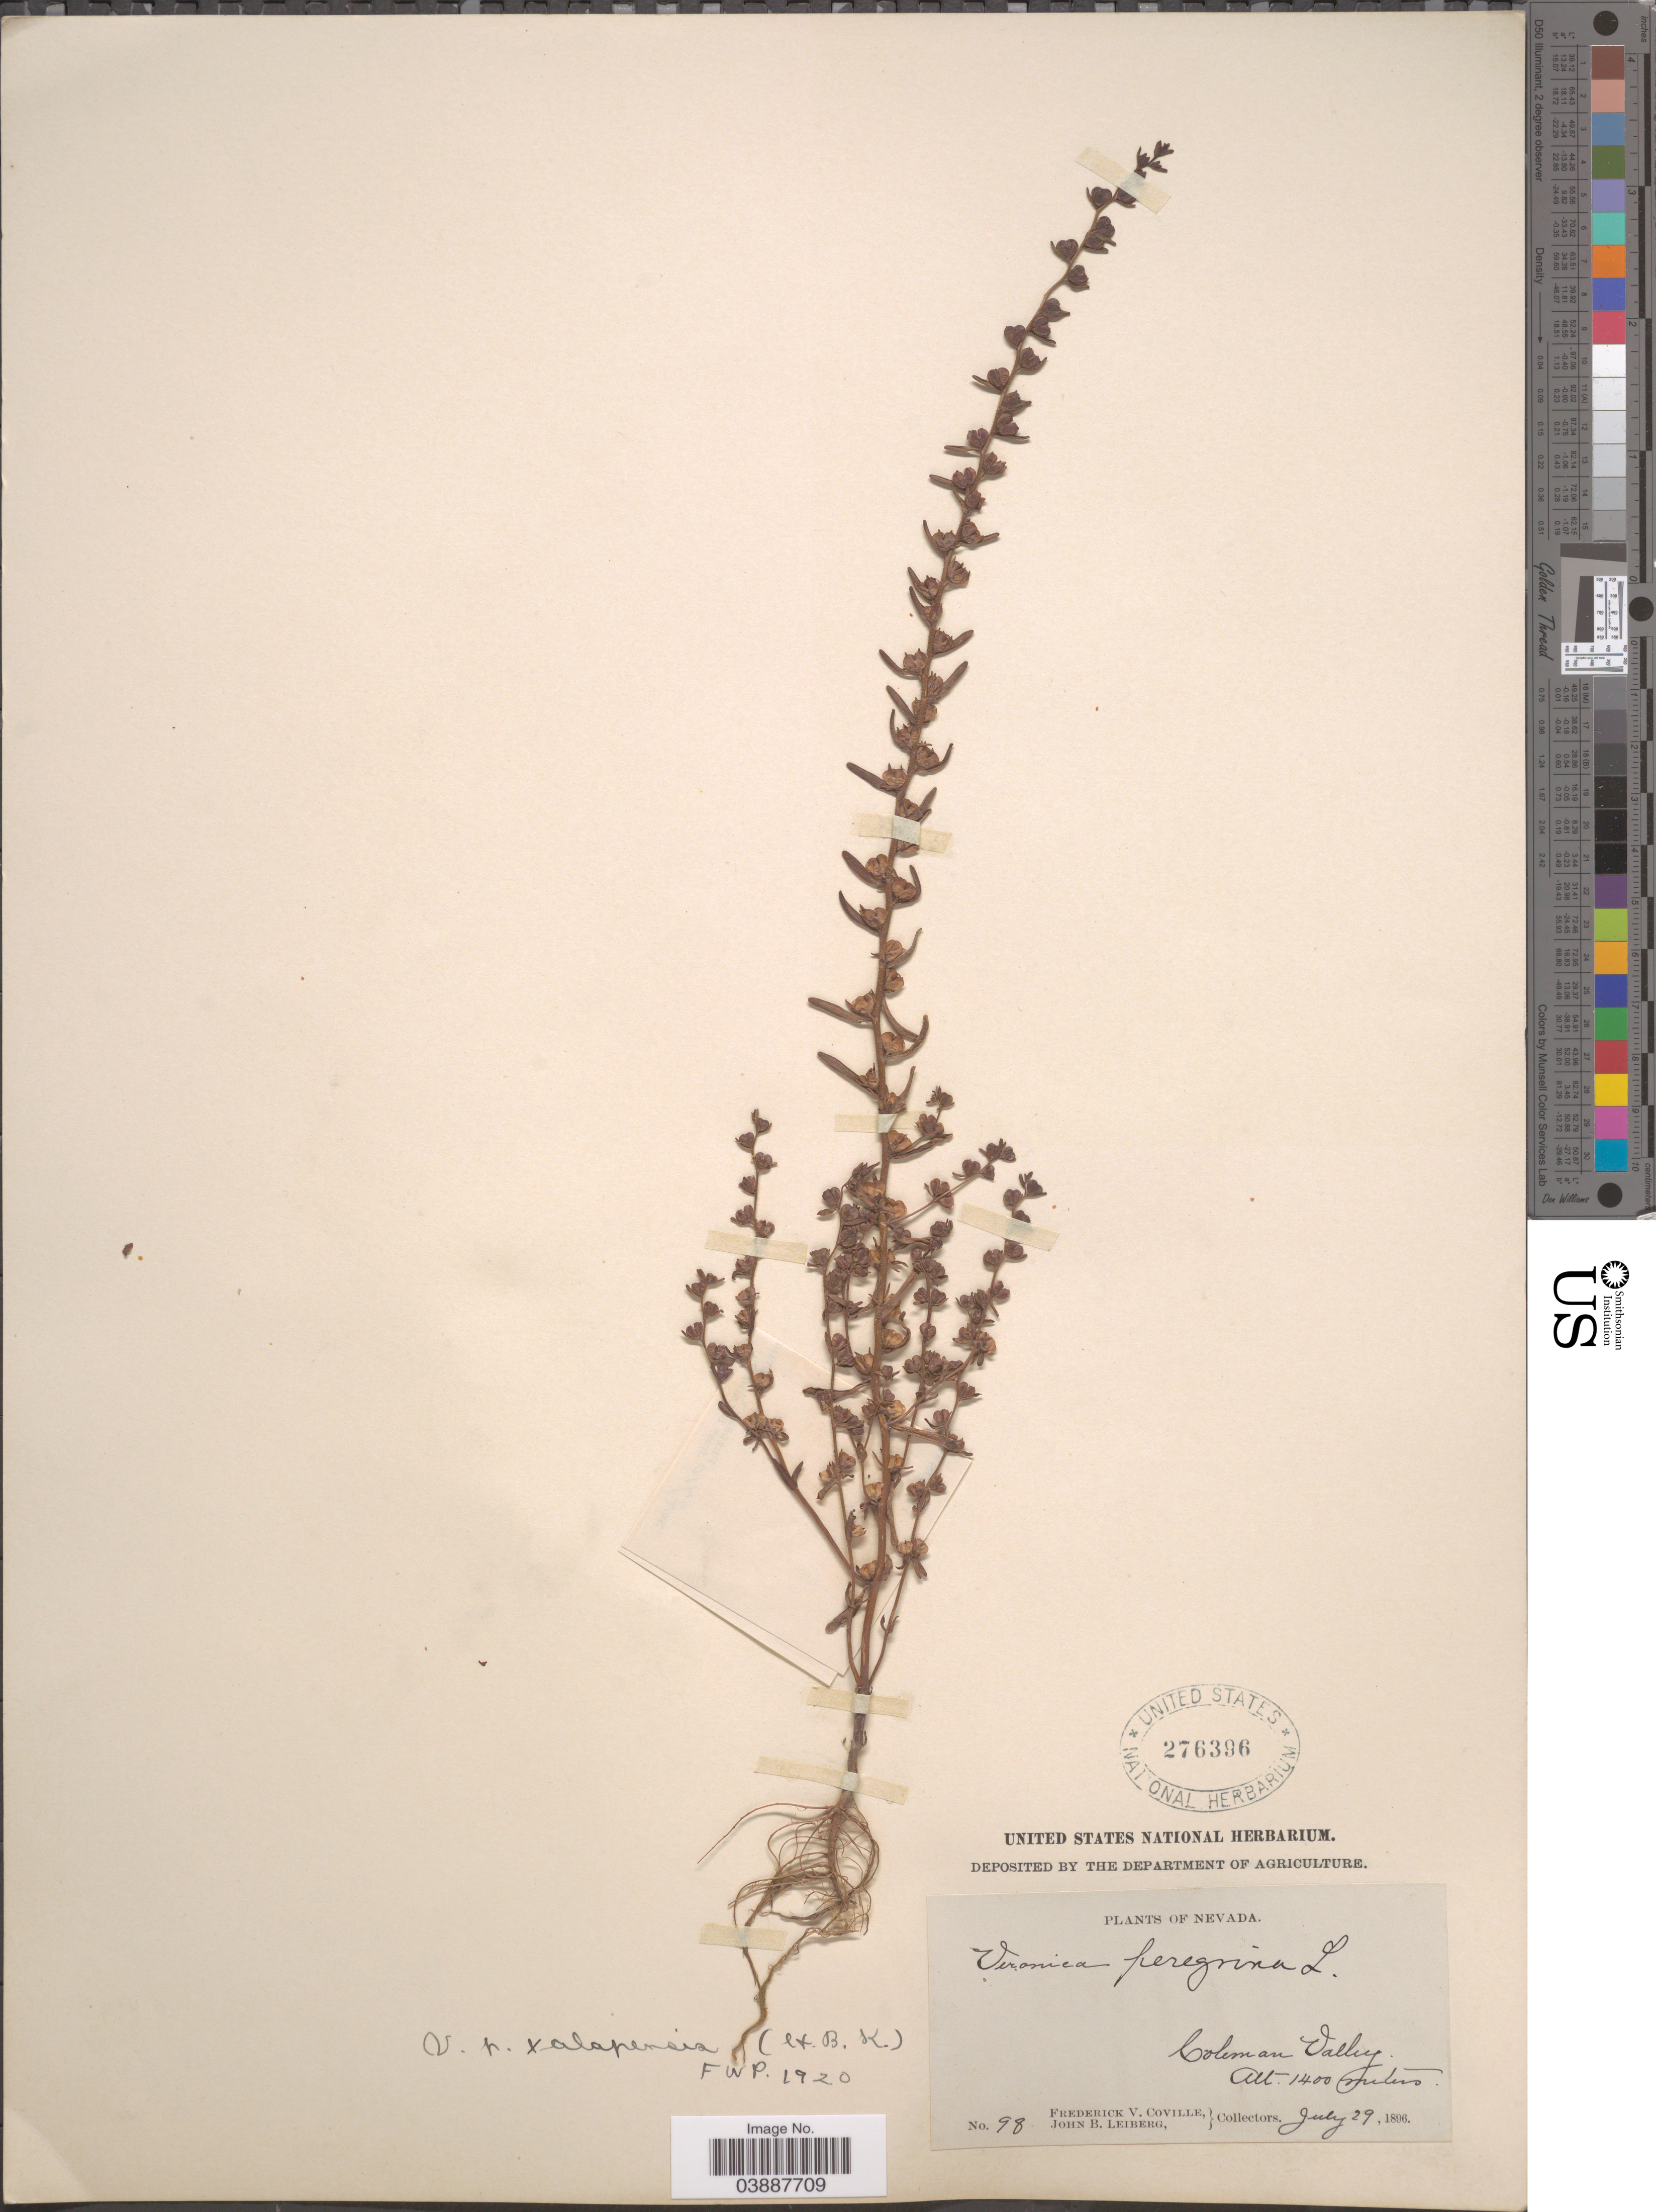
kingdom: Plantae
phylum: Tracheophyta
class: Magnoliopsida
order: Lamiales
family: Plantaginaceae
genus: Veronica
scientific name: Veronica peregrina var. xalapensis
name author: Kunth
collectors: F. V. Coville & J. B. Leiberg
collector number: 98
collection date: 1896-07-29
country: United States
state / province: Nevada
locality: Coleman Valley.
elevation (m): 1400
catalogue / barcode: US 276396